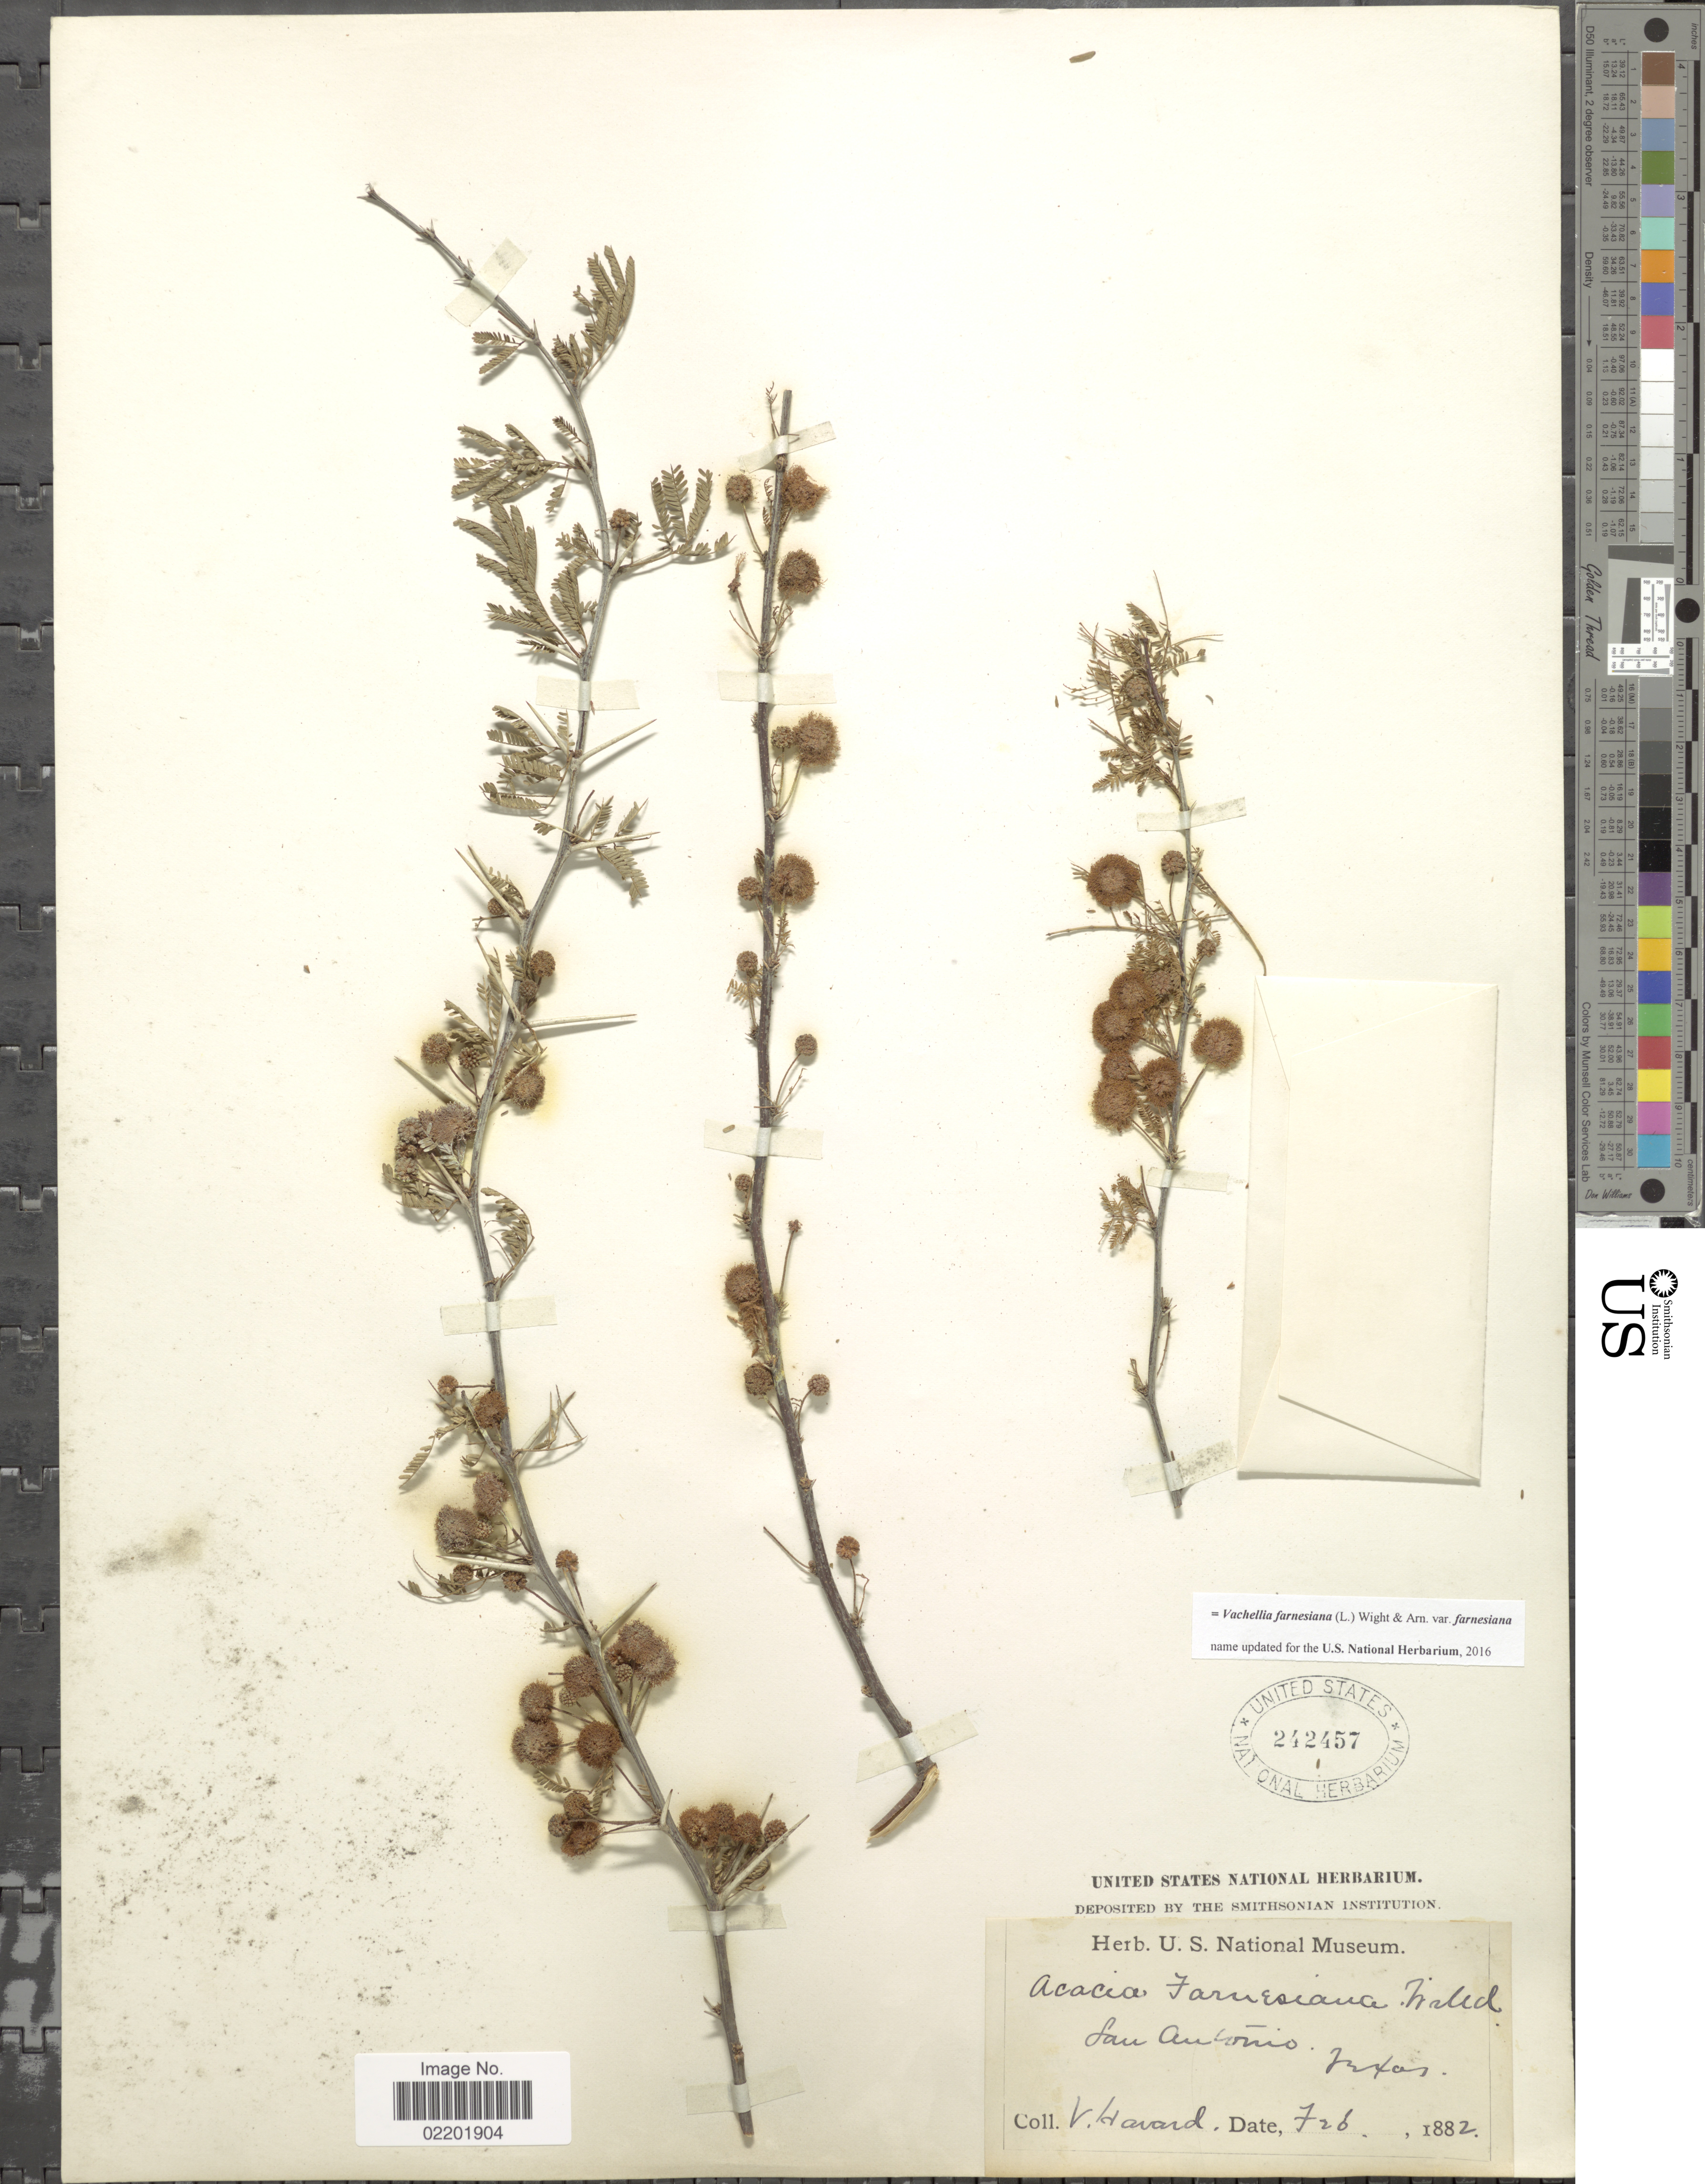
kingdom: Plantae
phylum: Tracheophyta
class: Magnoliopsida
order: Fabales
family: Fabaceae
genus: Vachellia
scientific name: Vachellia farnesiana var. farnesiana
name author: (L.) Wight & Arn.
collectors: V. Havard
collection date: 1882-07-26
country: United States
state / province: Texas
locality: San Antonio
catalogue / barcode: US 242457